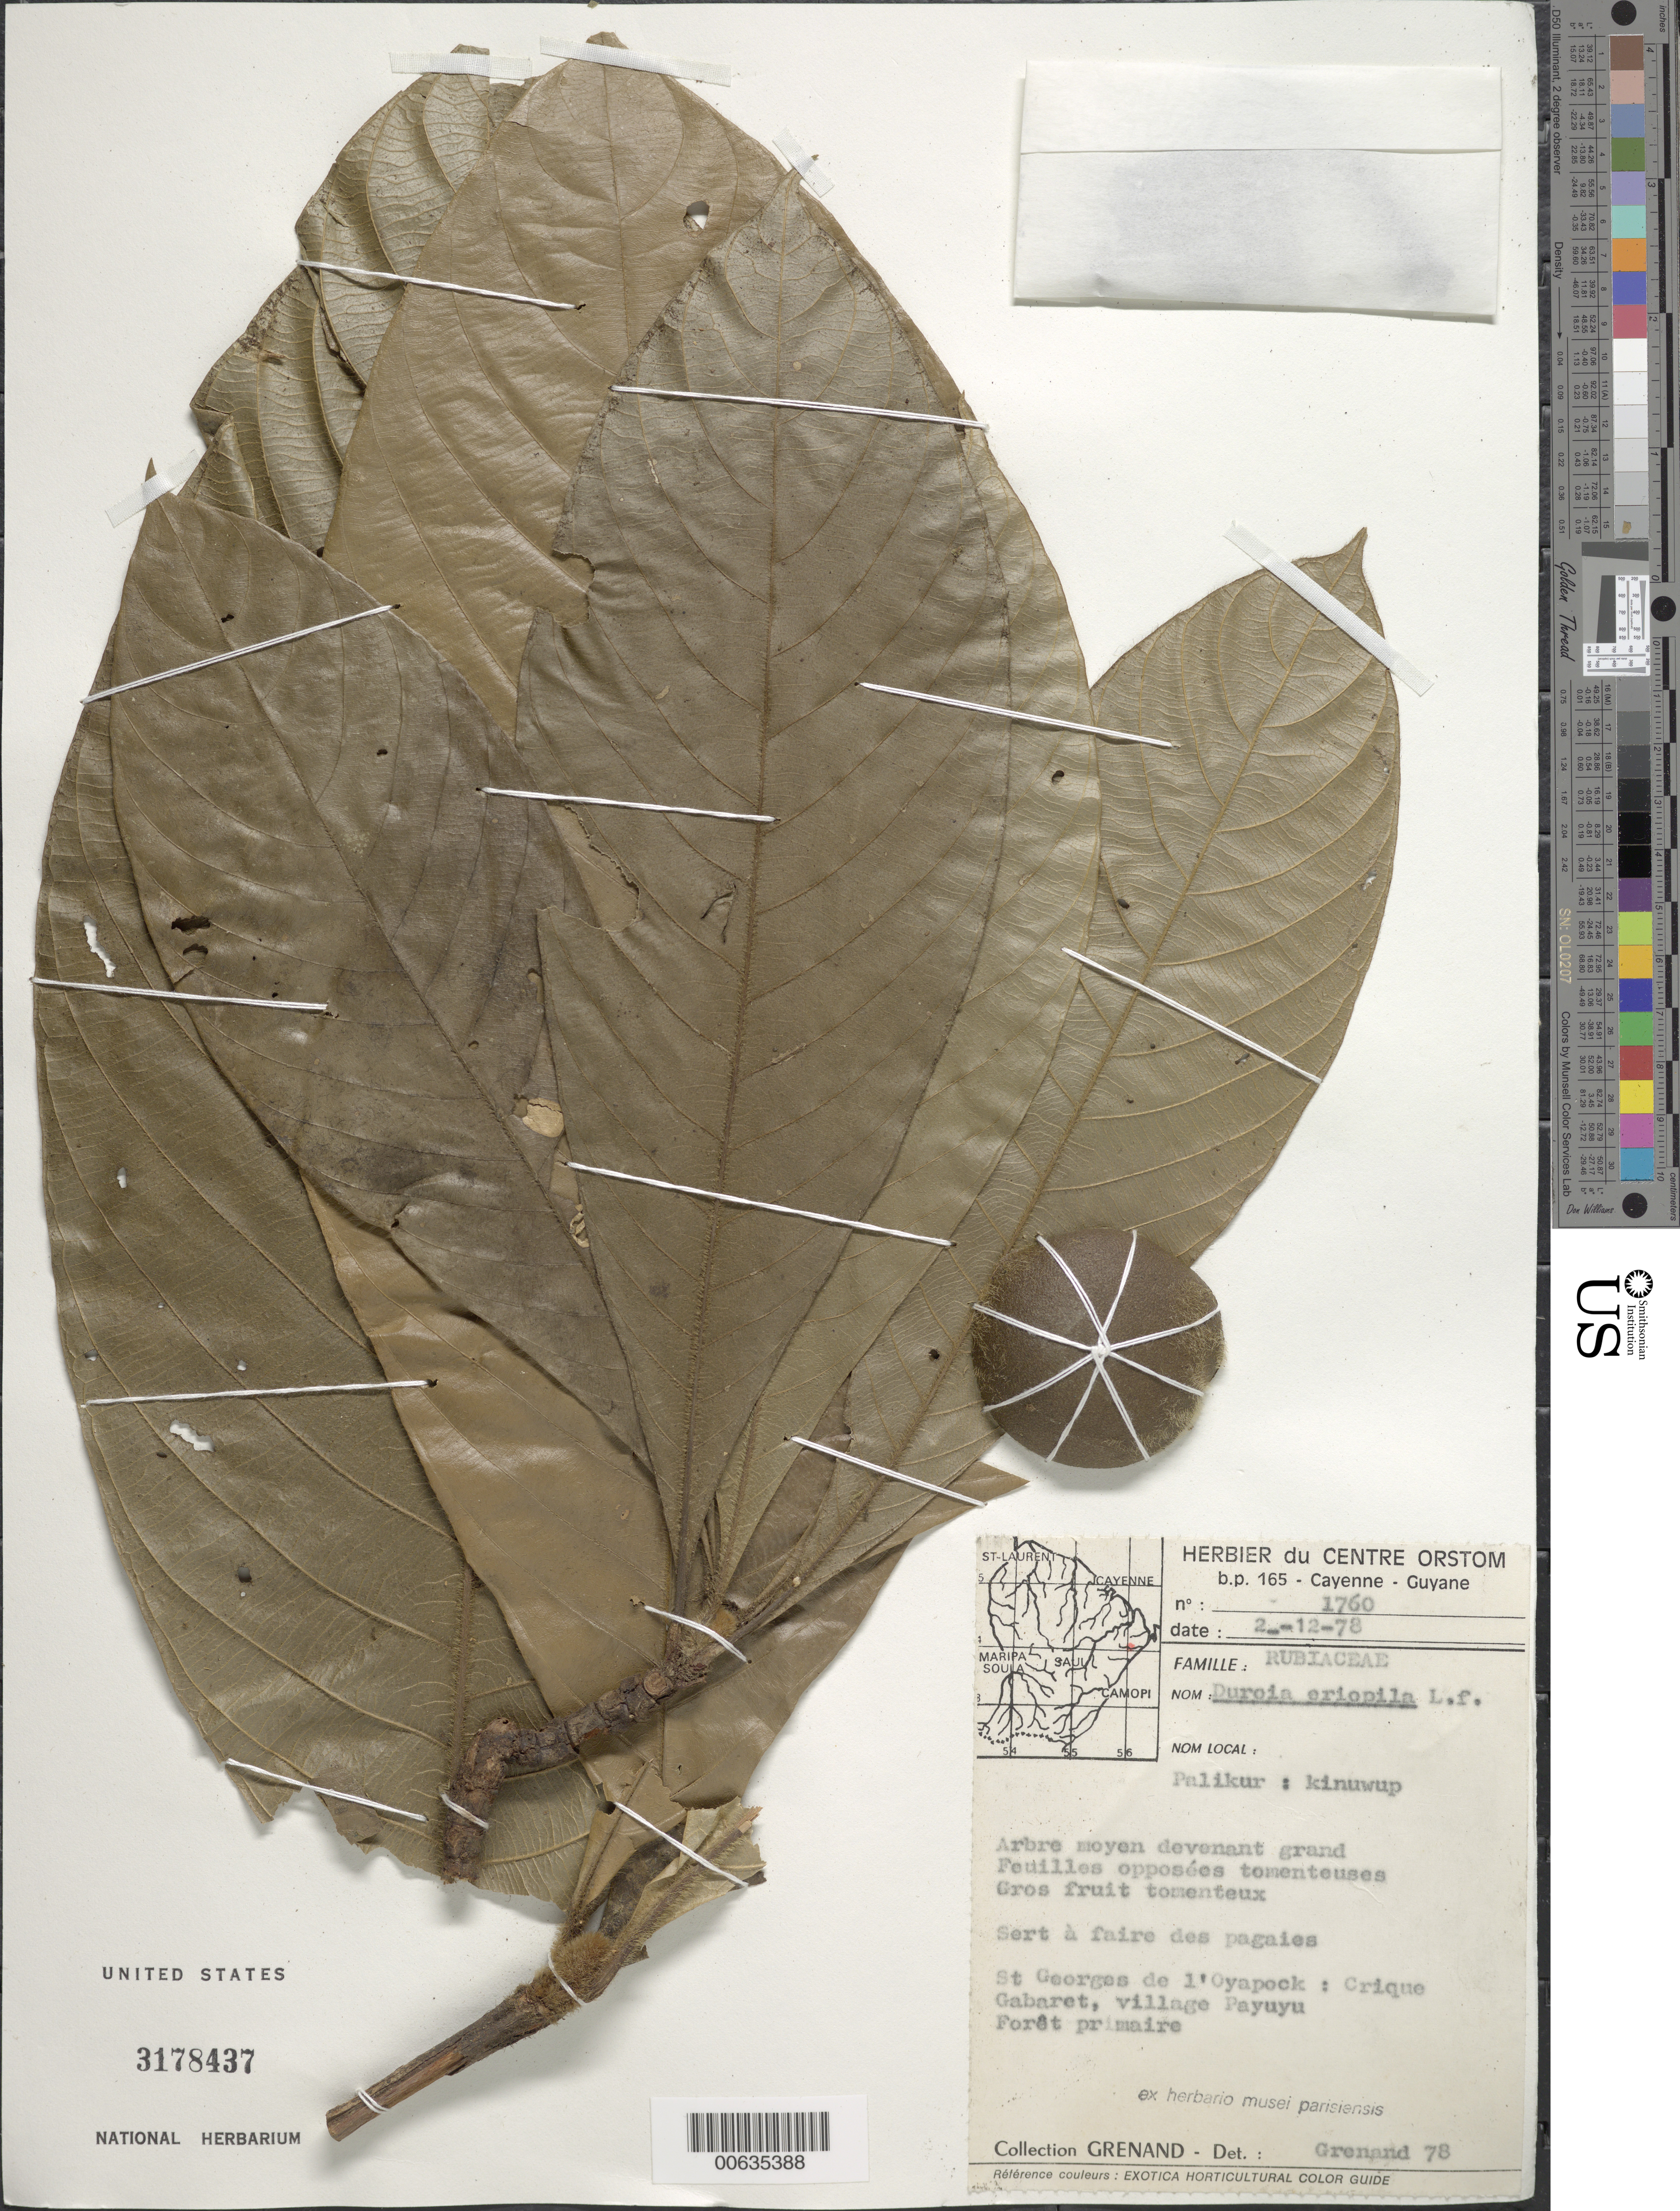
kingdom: Plantae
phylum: Tracheophyta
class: Magnoliopsida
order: Gentianales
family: Rubiaceae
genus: Duroia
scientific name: Duroia eriopila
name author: L. f.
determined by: Grenand, P.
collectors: P. Grenand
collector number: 1760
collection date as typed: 2-Dec-78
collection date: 1978-12-02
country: French Guiana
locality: St. Georges de l'Oyapock: crique Gabaret, Village Payuyu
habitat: Foret primaire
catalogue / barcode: US 3178437